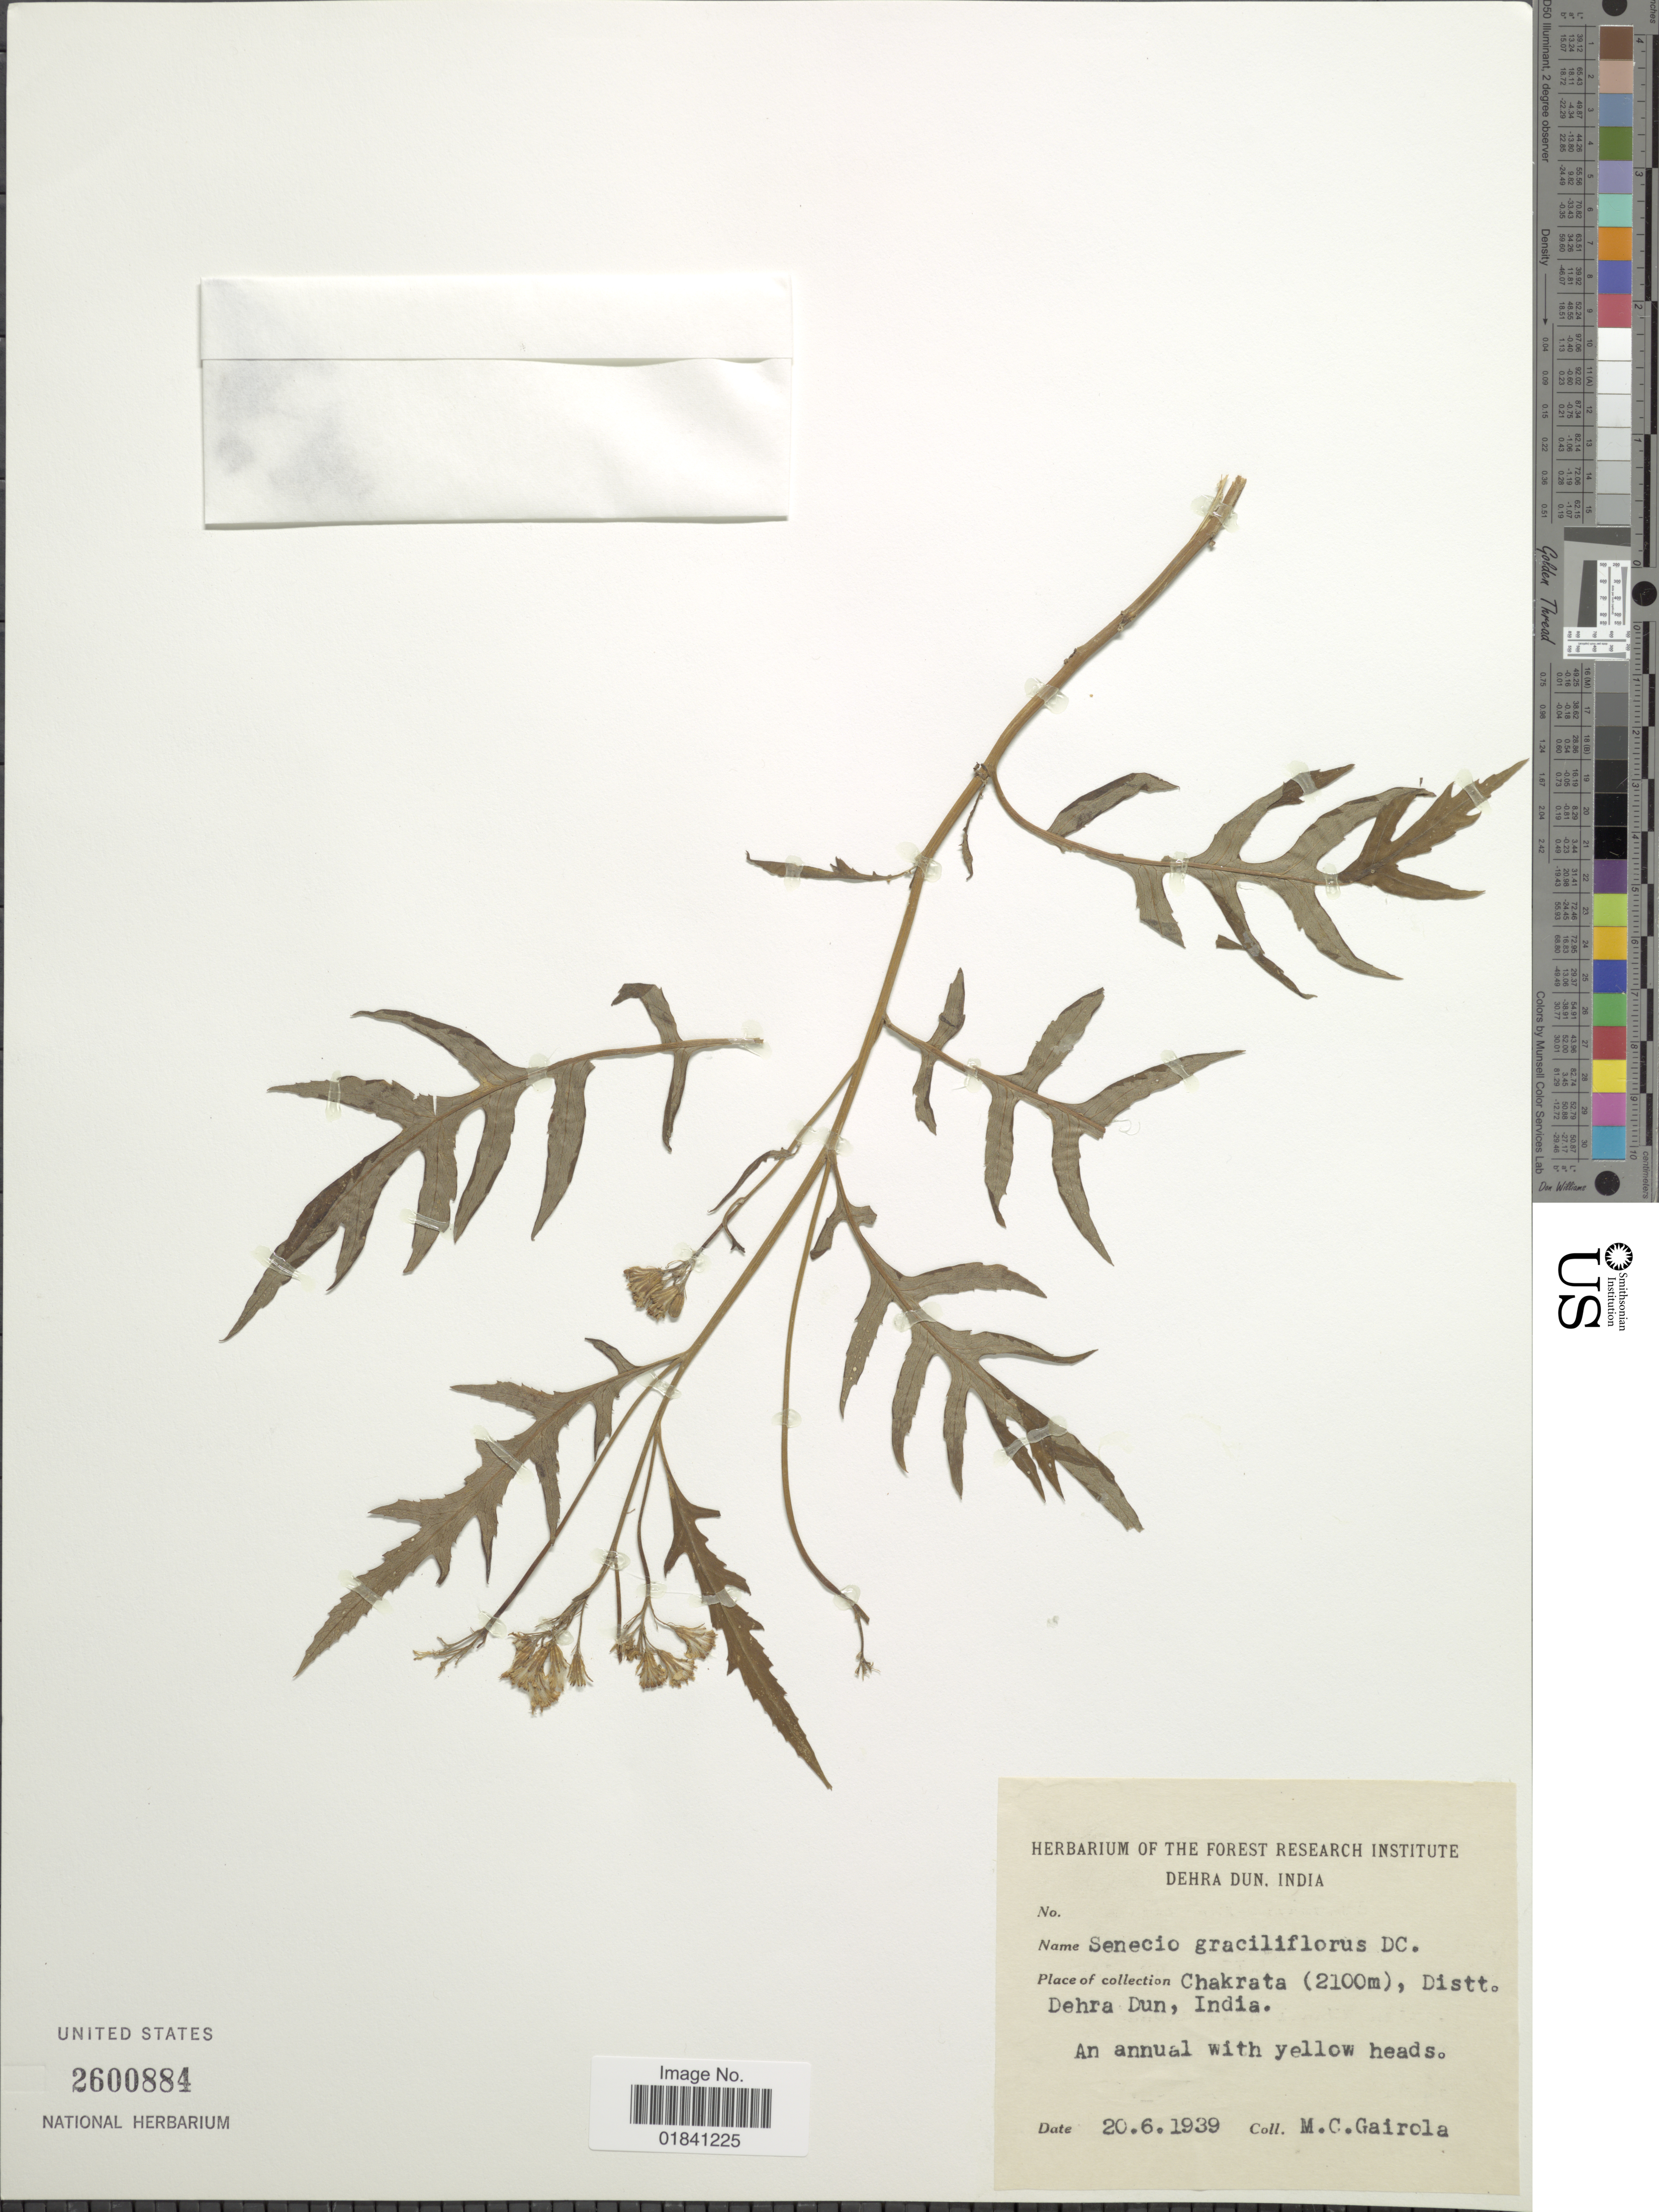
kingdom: Plantae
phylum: Tracheophyta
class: Magnoliopsida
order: Asterales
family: Asteraceae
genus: Senecio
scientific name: Senecio royleanus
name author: DC.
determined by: Ren, C.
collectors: M. Gairola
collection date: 1939-06-20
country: India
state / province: Uttarakhand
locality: Chakrata, Distt. Dehra Dun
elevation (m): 2100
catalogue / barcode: US 2600884